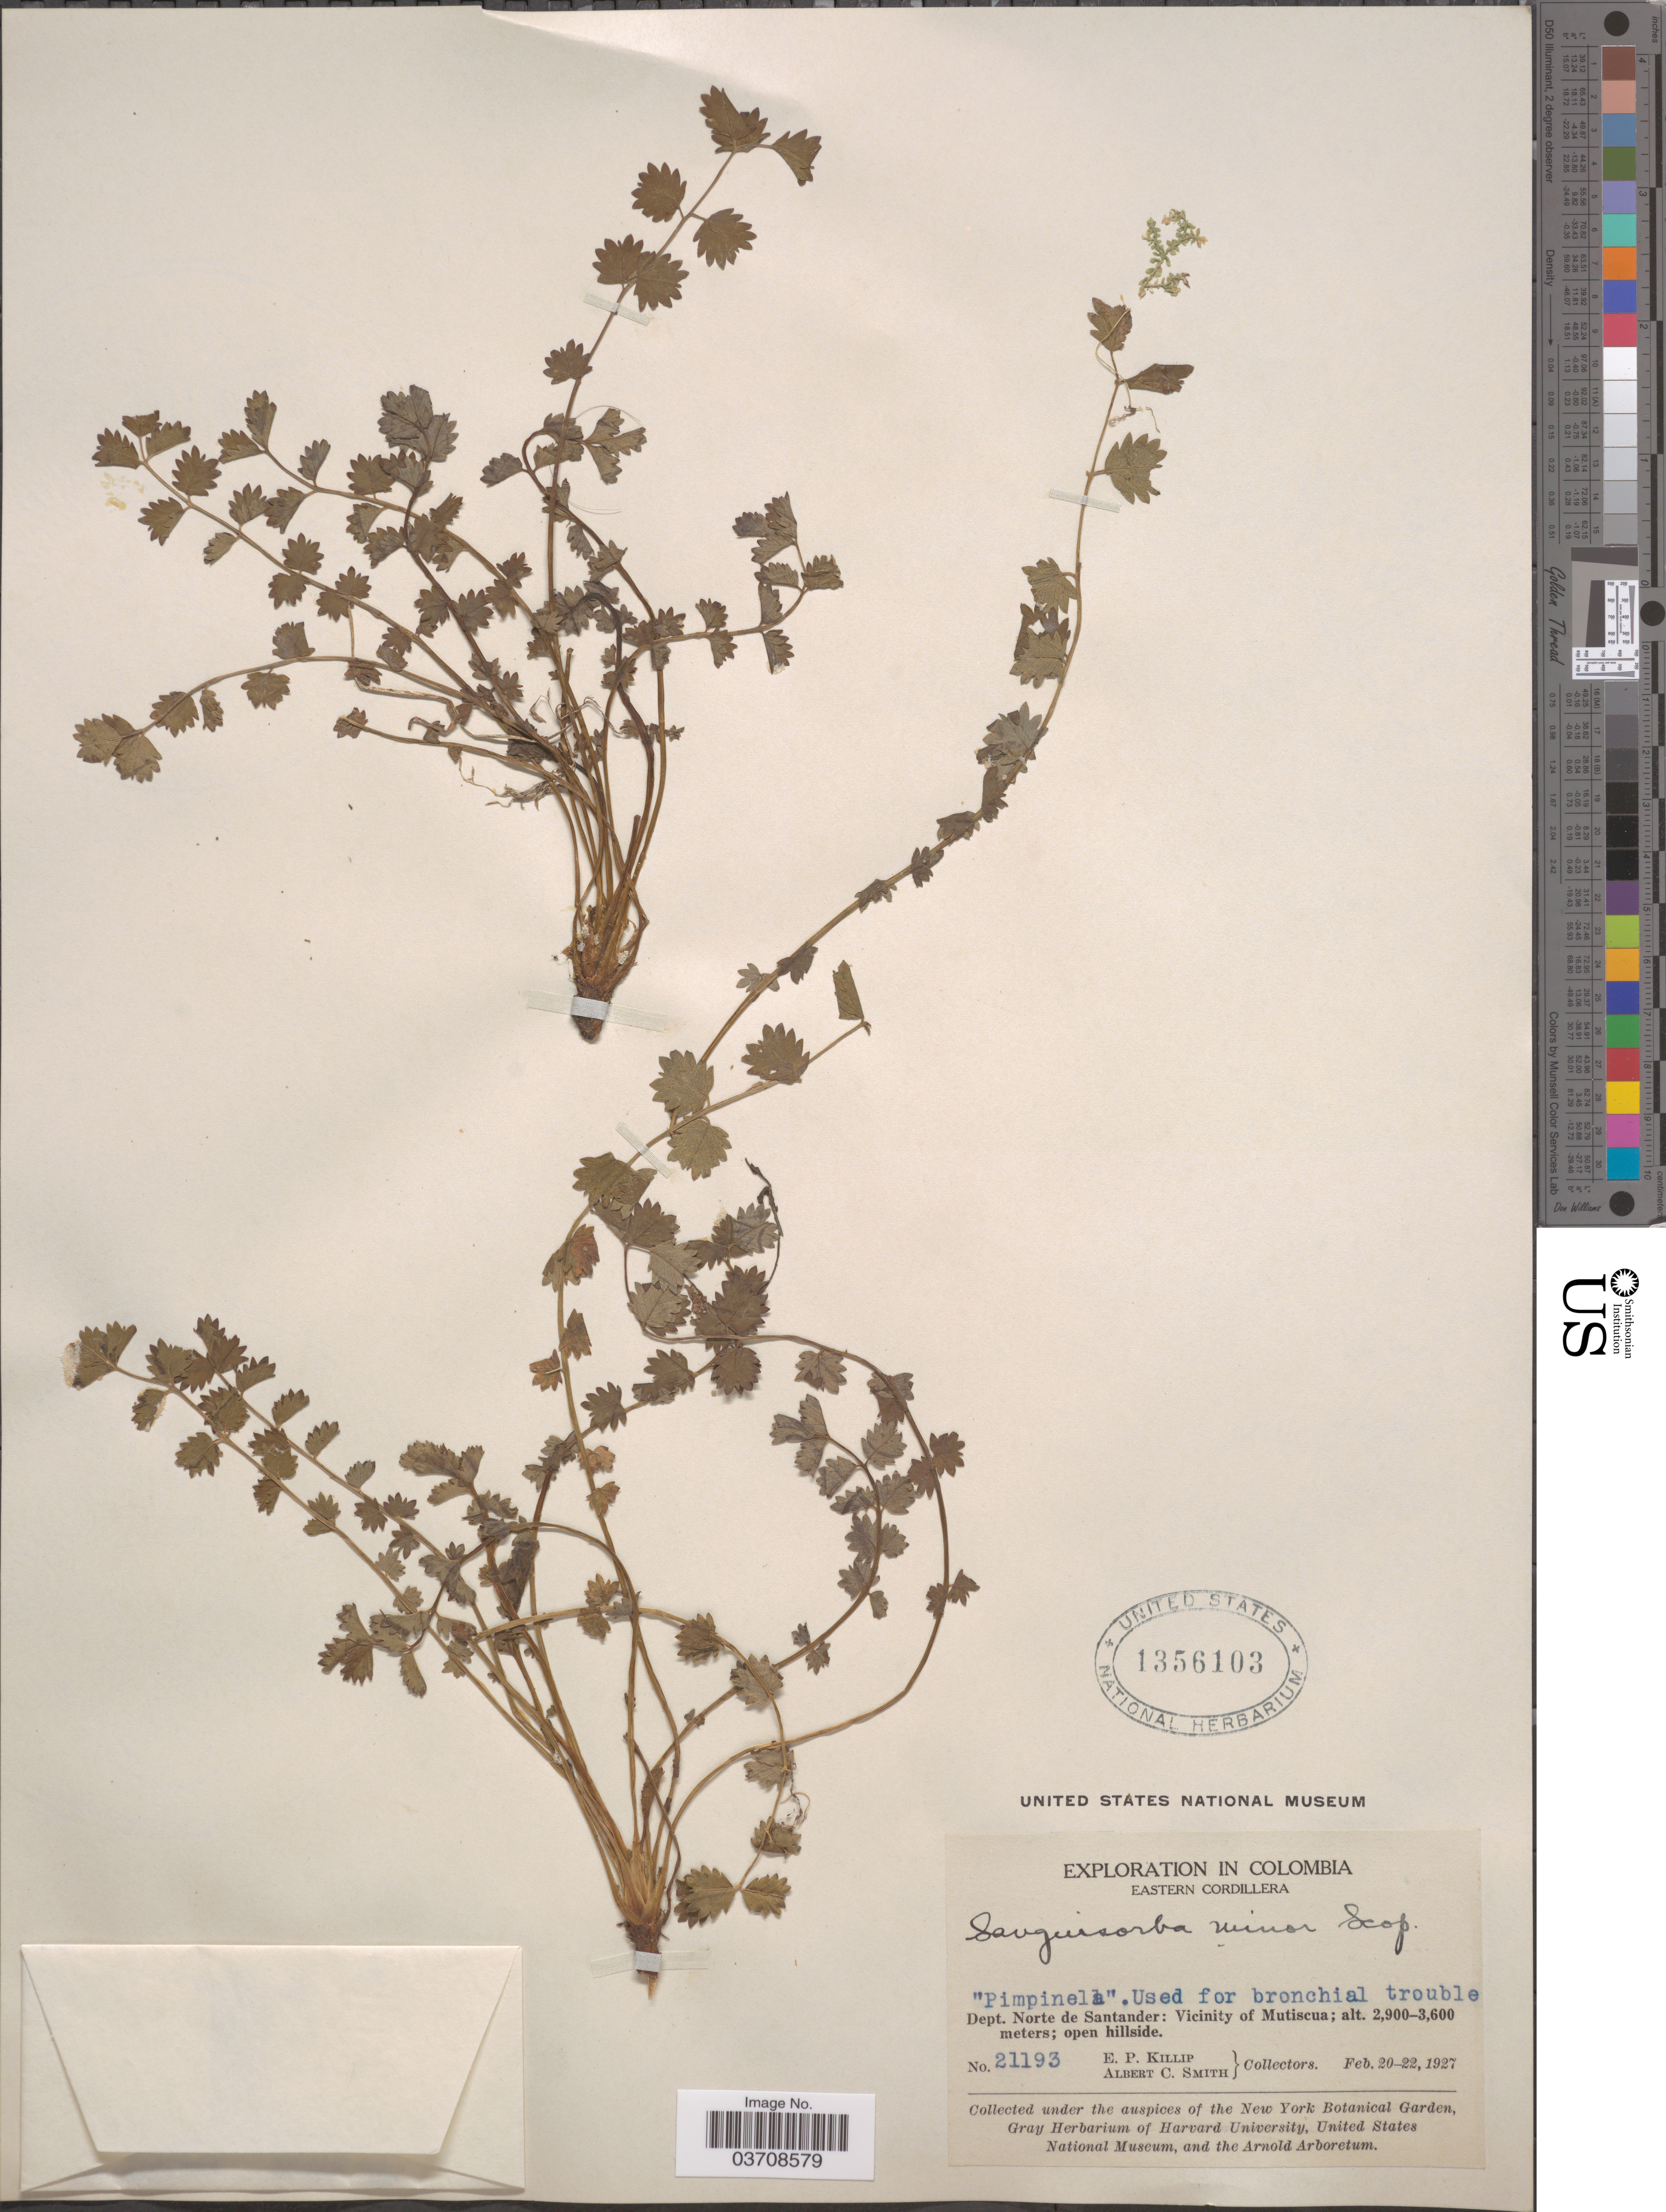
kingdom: Plantae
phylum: Tracheophyta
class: Magnoliopsida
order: Rosales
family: Rosaceae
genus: Sanguisorba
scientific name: Sanguisorba minor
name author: Scop.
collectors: E. P. Killip & A. C. Smith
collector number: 21193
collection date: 1927-02-20/1927-02-22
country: Colombia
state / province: Norte de Santander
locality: Eastern Cordillera. Dept. Norte de Santander: Vicinity of Mutiscua.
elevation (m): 2900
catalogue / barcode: US 1356103